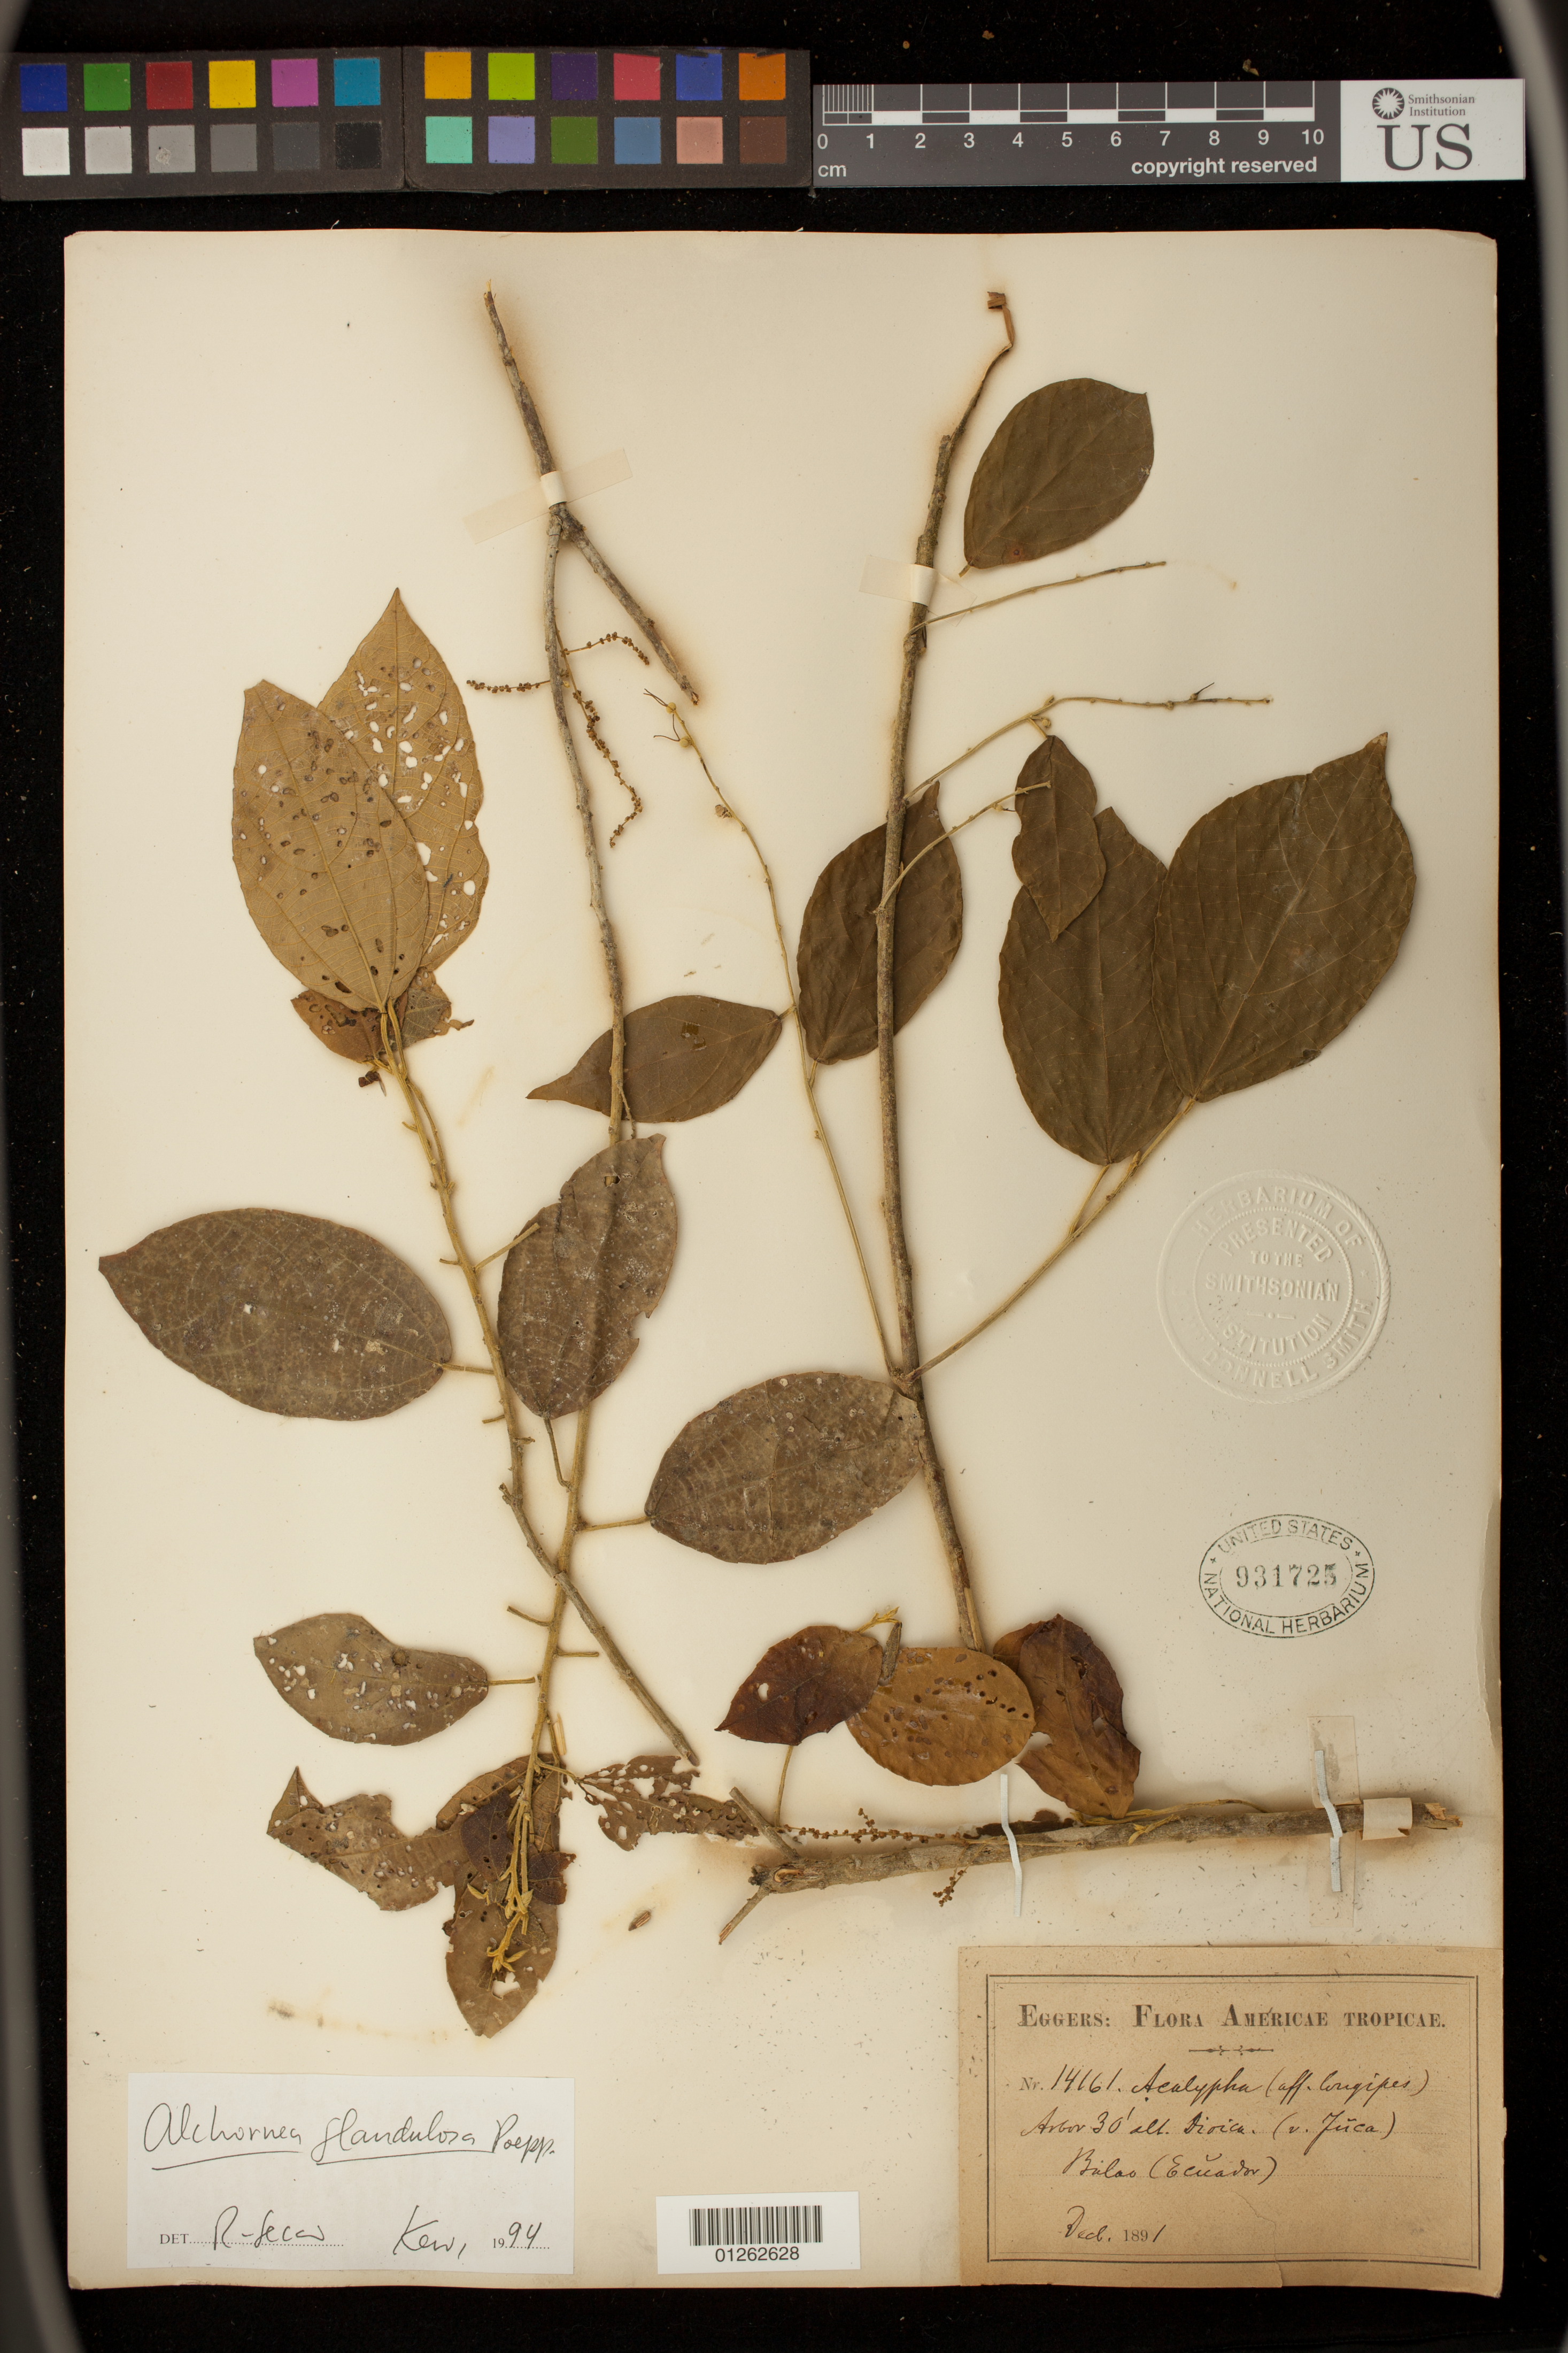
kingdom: Plantae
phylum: Tracheophyta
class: Magnoliopsida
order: Malpighiales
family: Euphorbiaceae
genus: Alchornea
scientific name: Alchornea glandulosa subsp. glandulosa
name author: Poepp.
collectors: H. F. A. von Eggers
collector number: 14161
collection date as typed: Dec 1891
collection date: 1891-12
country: Ecuador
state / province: Guayas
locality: Balao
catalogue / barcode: US 931725